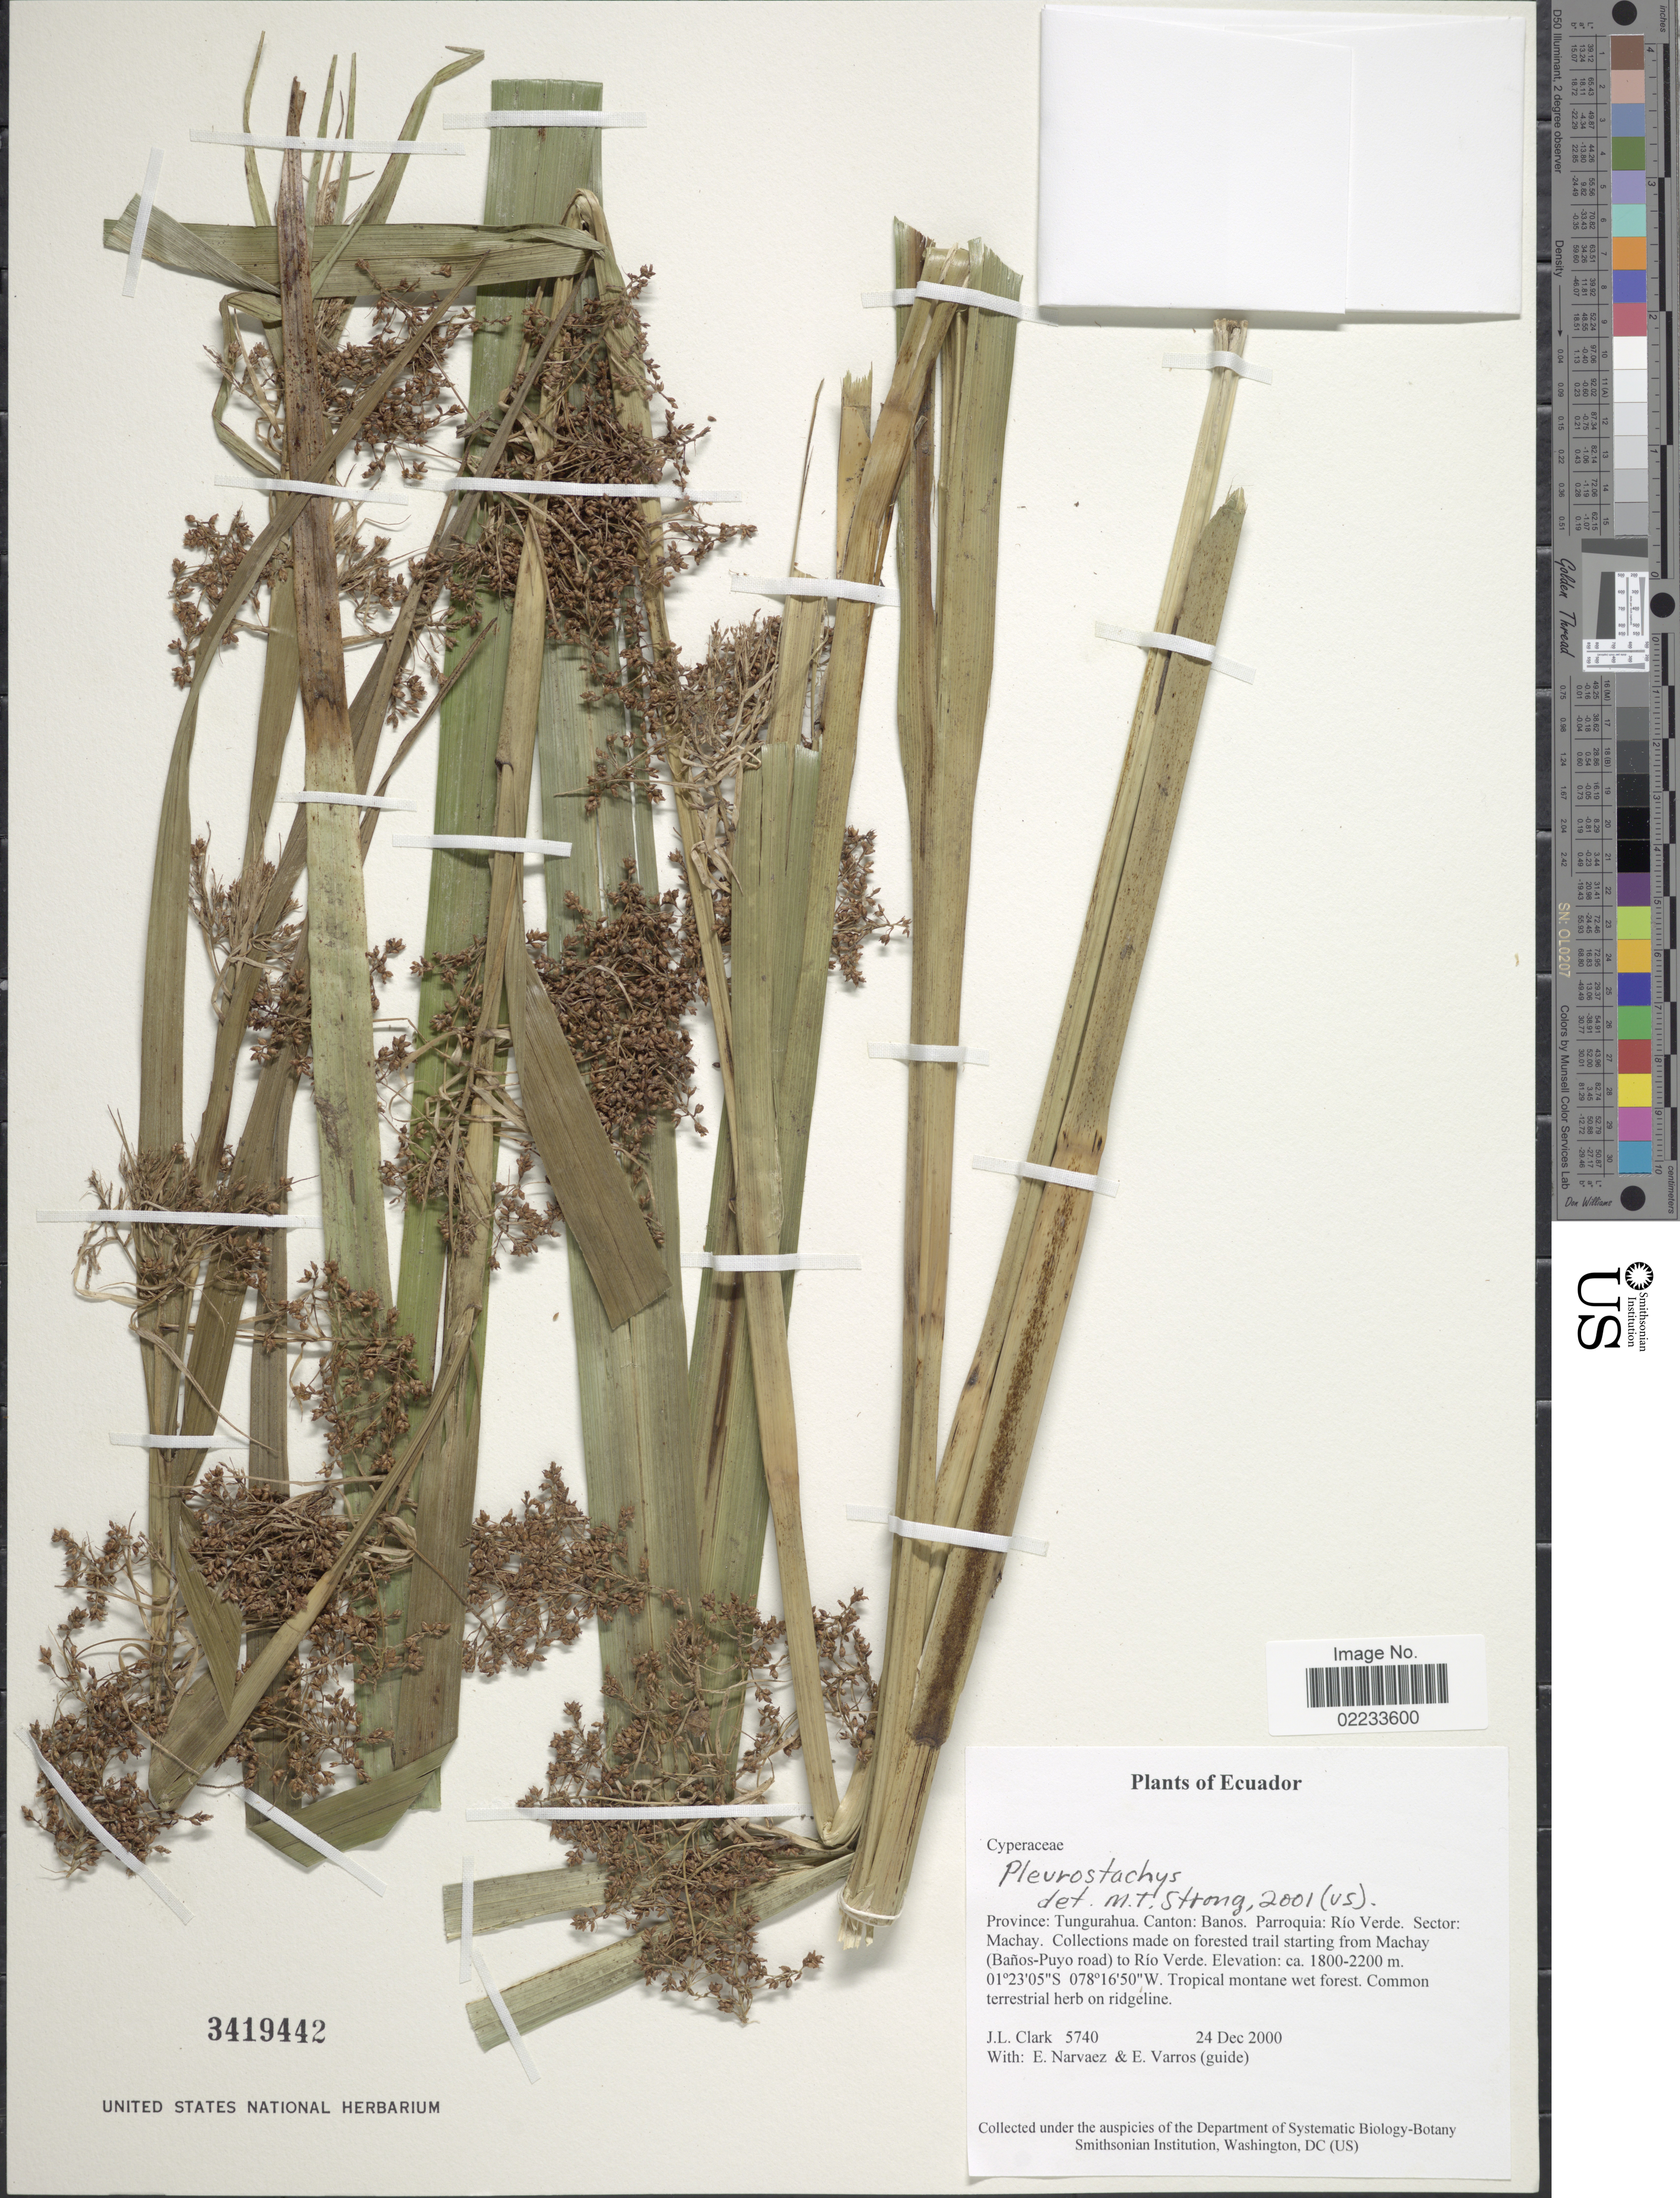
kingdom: Plantae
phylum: Tracheophyta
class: Liliopsida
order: Poales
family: Cyperaceae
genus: Rhynchospora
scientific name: Rhynchospora orbigniana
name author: (Brongn.) L.B. Sm.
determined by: Strong, Mark T., (BOT), Smithsonian Institution - National Museum of Natural History (UNITED STATES)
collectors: J. L. Clark, E. Narváez & E. Varros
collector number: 5740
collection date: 2000-12-24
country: Ecuador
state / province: Tungurahua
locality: Canton: Banos. Parroquia: Río Verde. Sector Machay. Collections made on forested trail starting from Machay (Baños-Puyo road) to Río Verde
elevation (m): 1800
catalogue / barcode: US 3419442